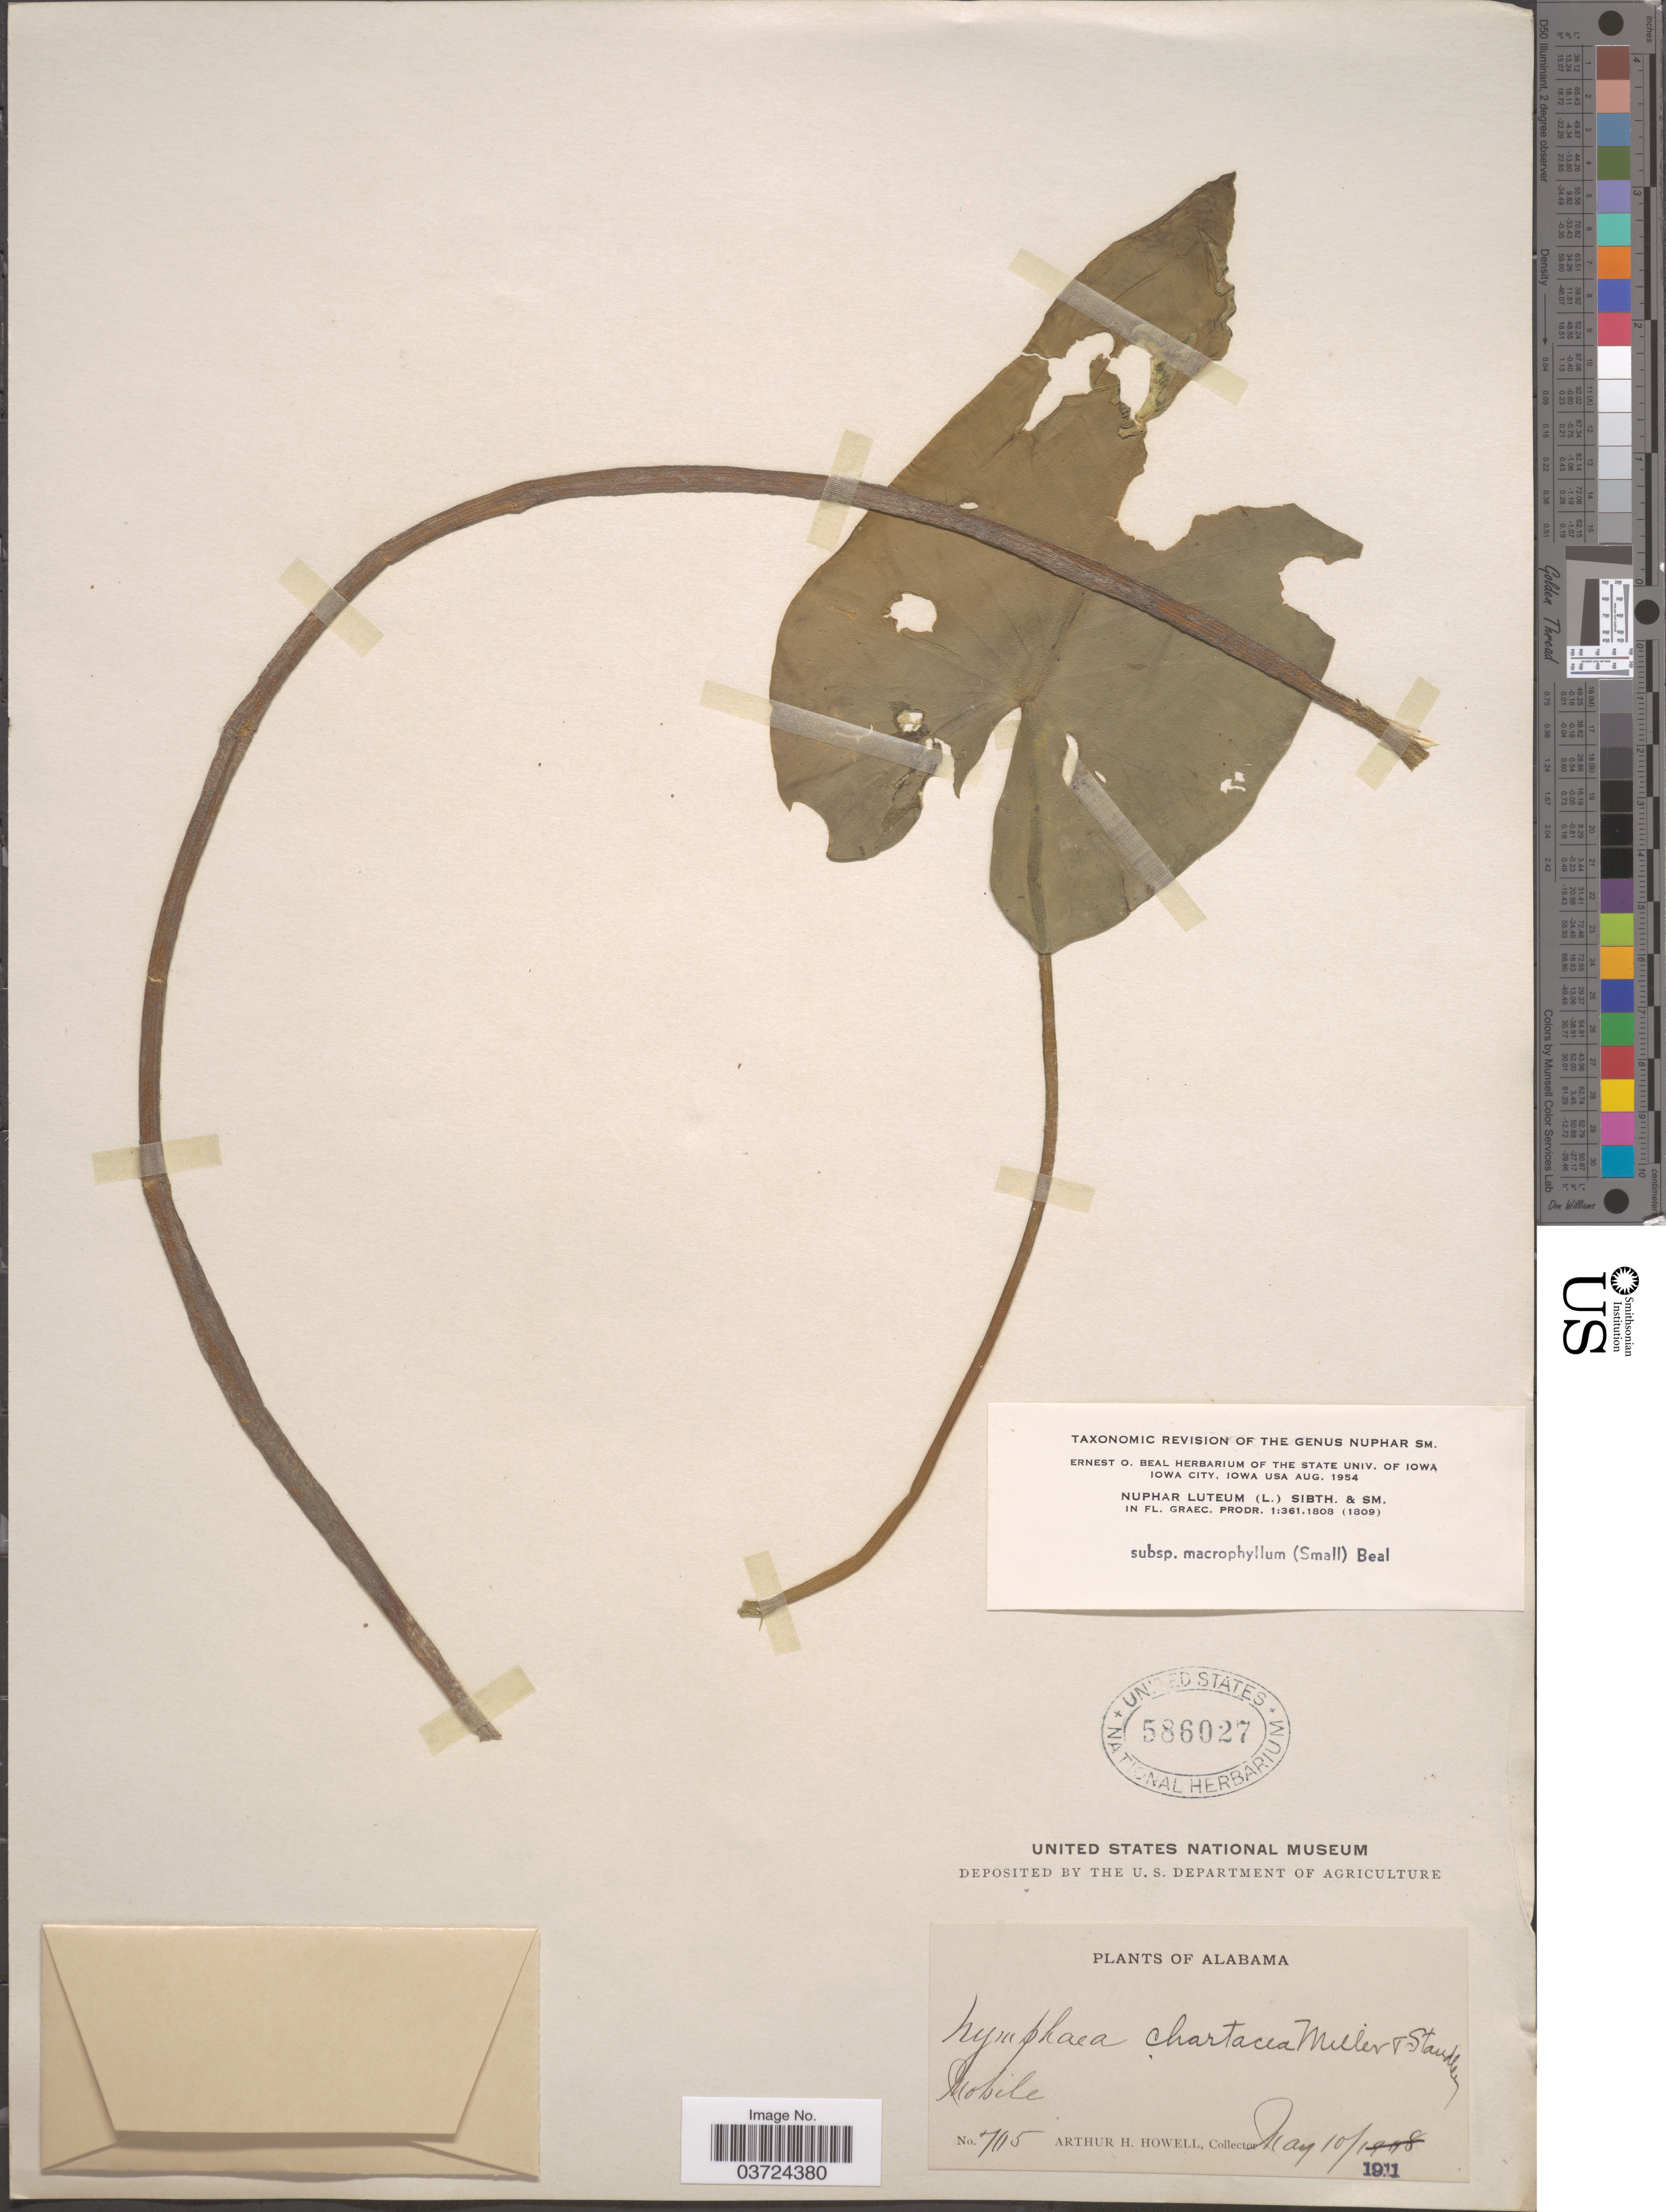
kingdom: Plantae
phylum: Tracheophyta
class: Magnoliopsida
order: Nymphaeales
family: Nymphaeaceae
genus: Nuphar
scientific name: Nuphar advena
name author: (Aiton) W.T. Aiton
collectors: A. H. Howell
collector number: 705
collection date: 1911-05-10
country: United States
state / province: Alabama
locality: Mobile.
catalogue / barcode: US 586027